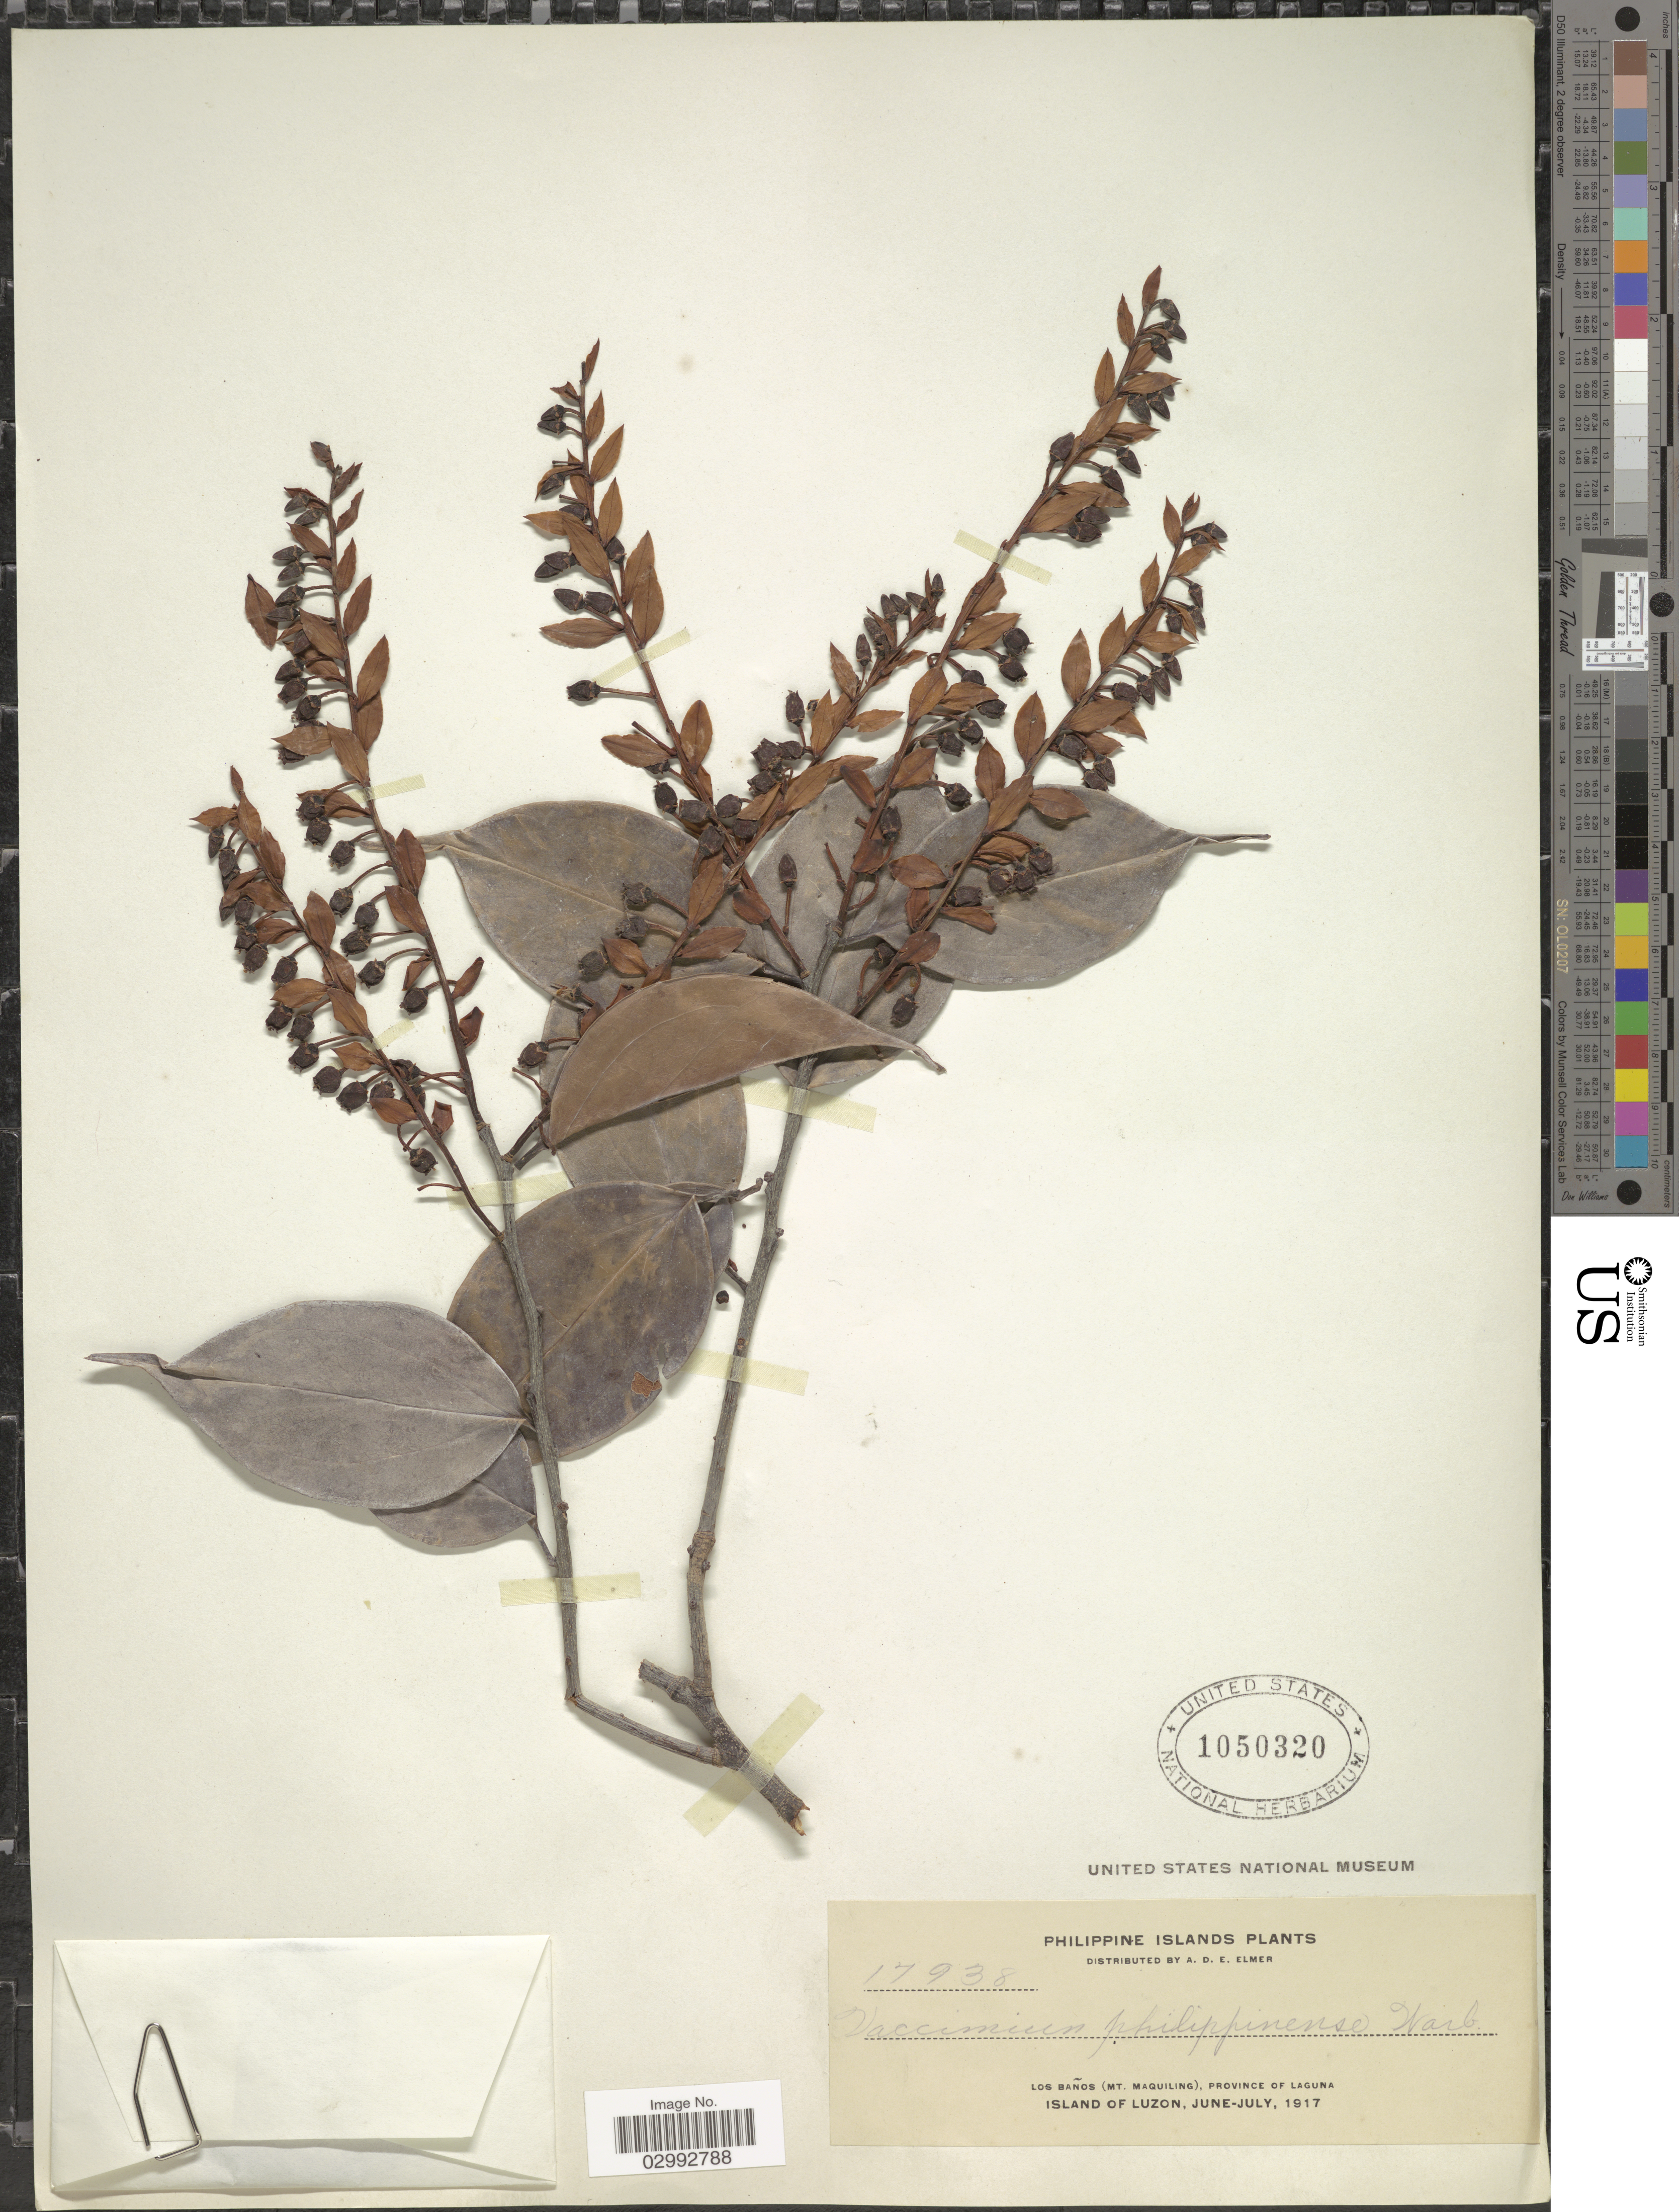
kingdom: Plantae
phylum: Tracheophyta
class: Magnoliopsida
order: Ericales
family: Ericaceae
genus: Vaccinium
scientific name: Vaccinium philippinense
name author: Warb.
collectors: A. D. E. Elmer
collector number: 17938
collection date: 1917-06/1917-07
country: Philippines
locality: Los Baños (Mt. Maquiling), Province of Laguna, Island of Luzon.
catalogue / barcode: US 1050320